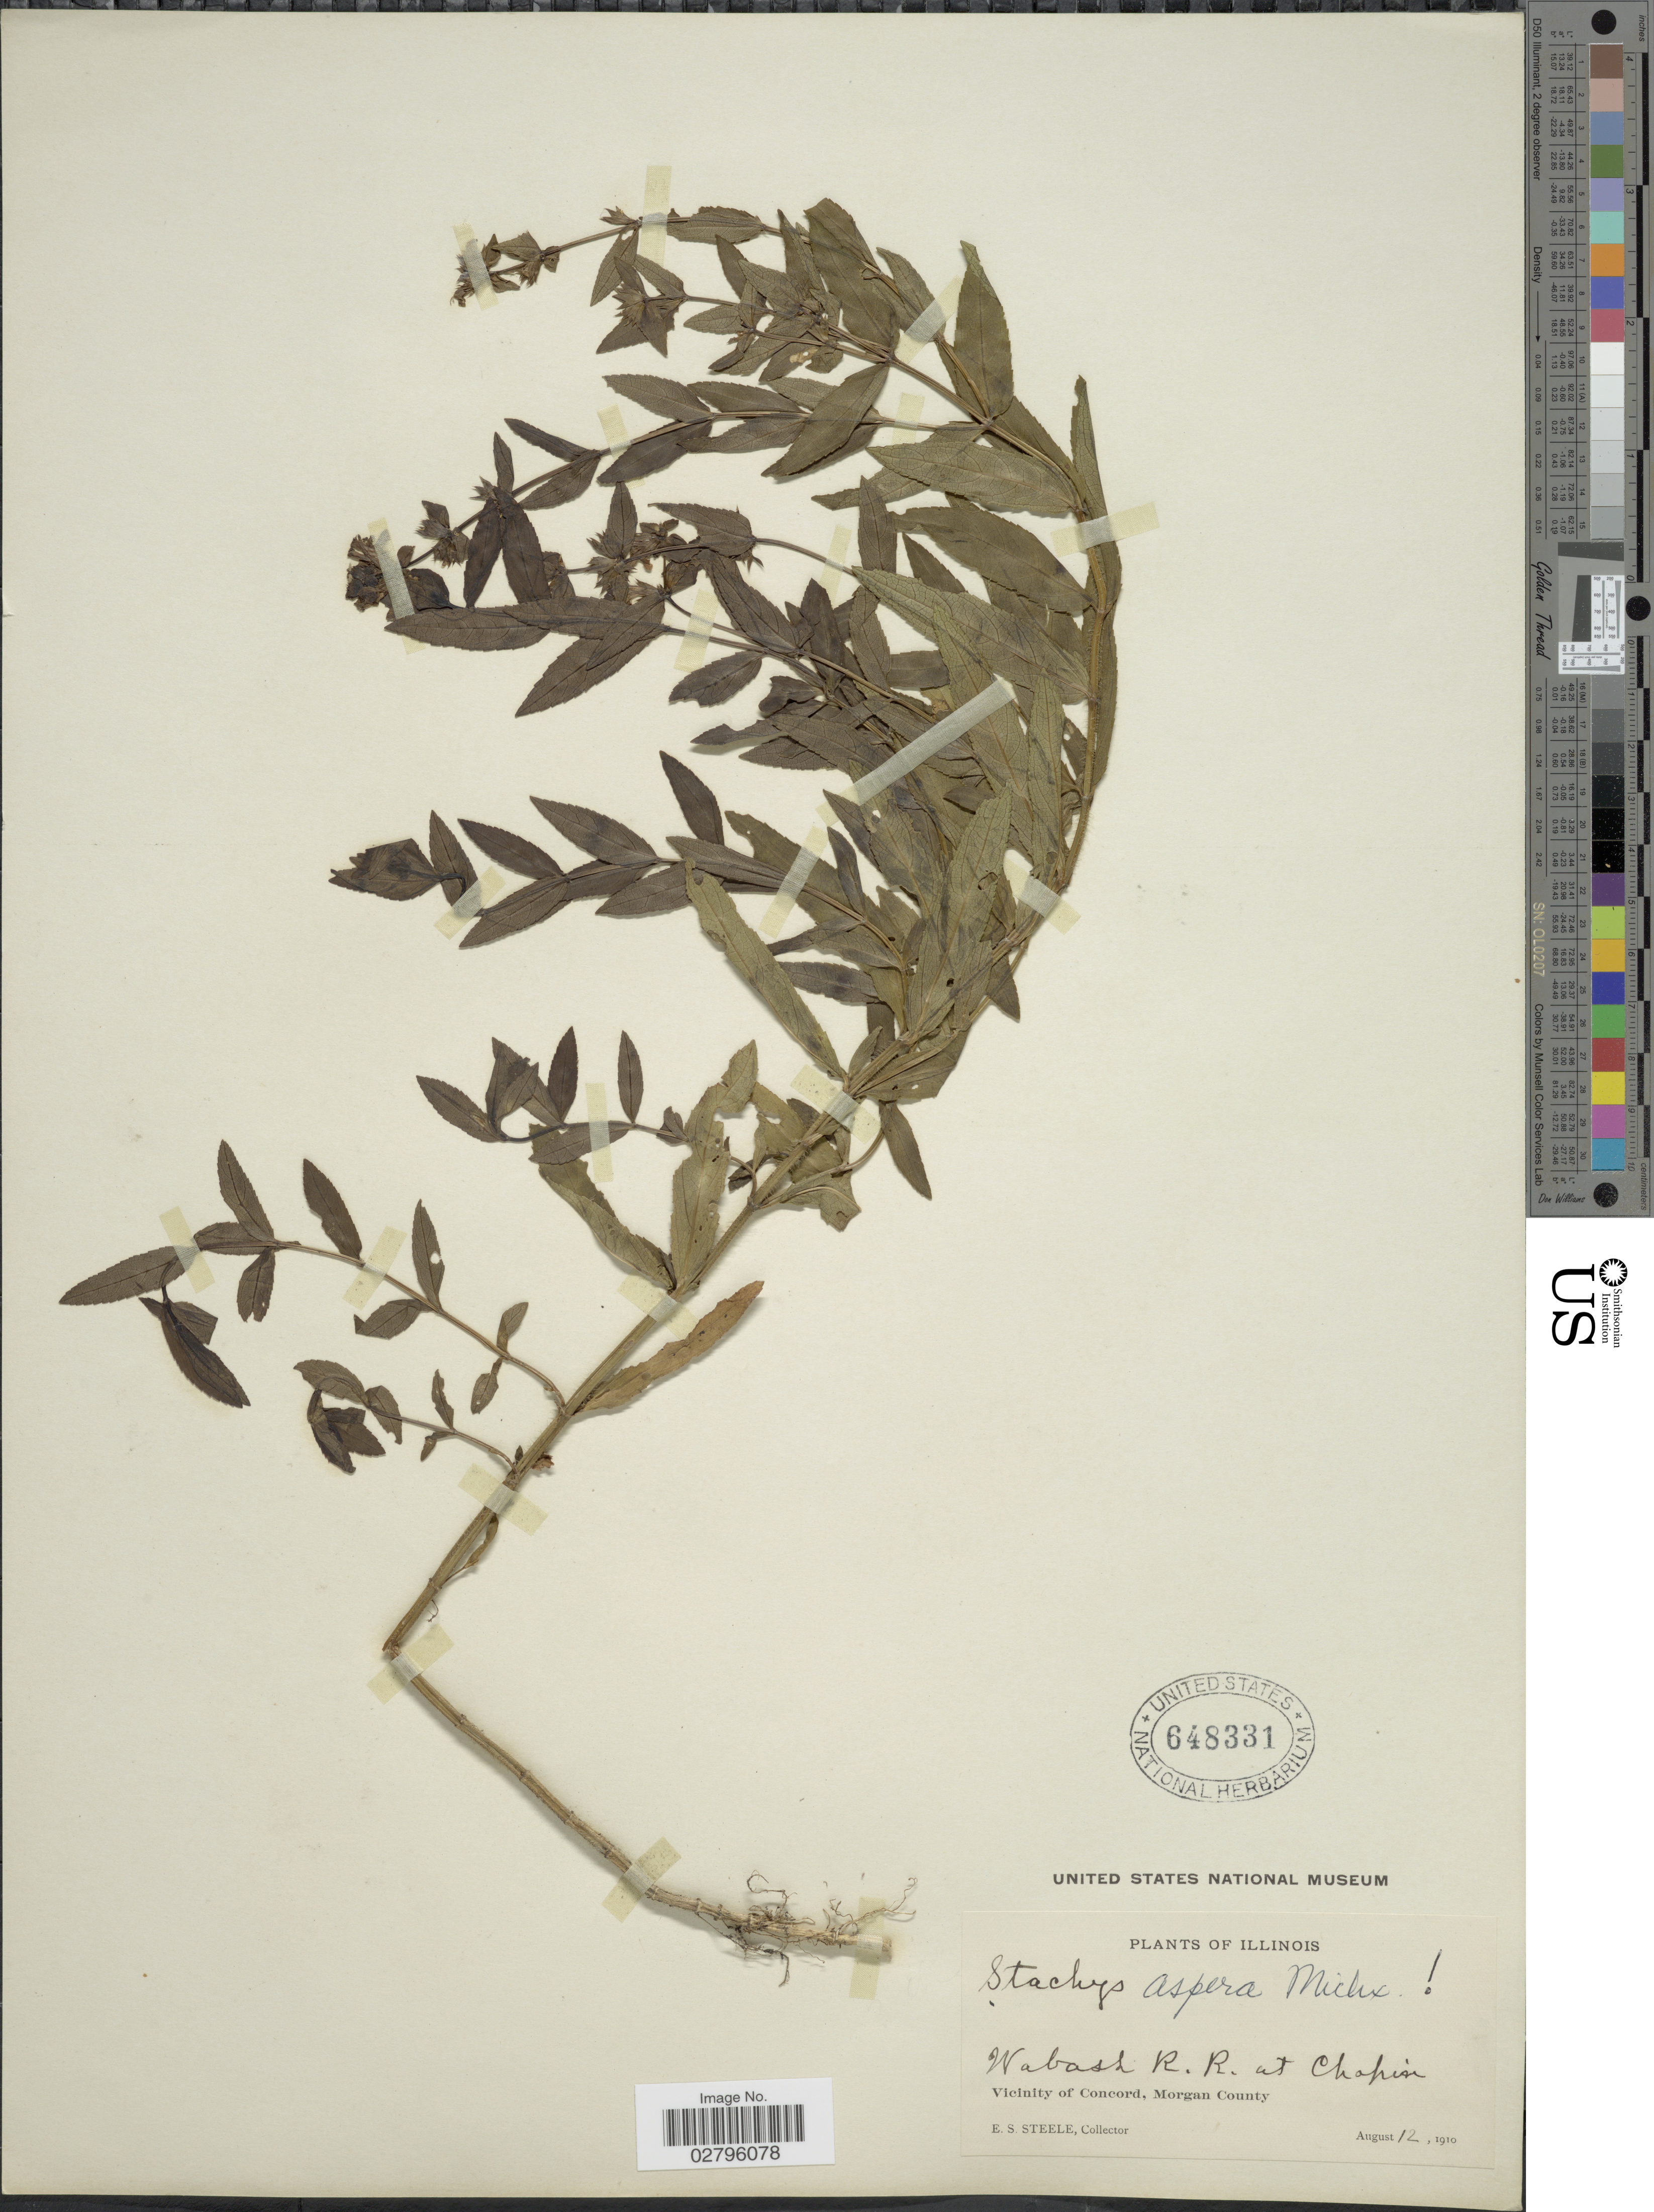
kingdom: Plantae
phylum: Tracheophyta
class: Magnoliopsida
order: Lamiales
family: Lamiaceae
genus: Stachys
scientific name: Stachys aspera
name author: Michx.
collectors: E. Steele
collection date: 1910-08-12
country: United States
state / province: Illinois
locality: Wabash R.R. at Chapin, Vicinity of Concord, Morgan County.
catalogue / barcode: US 648331